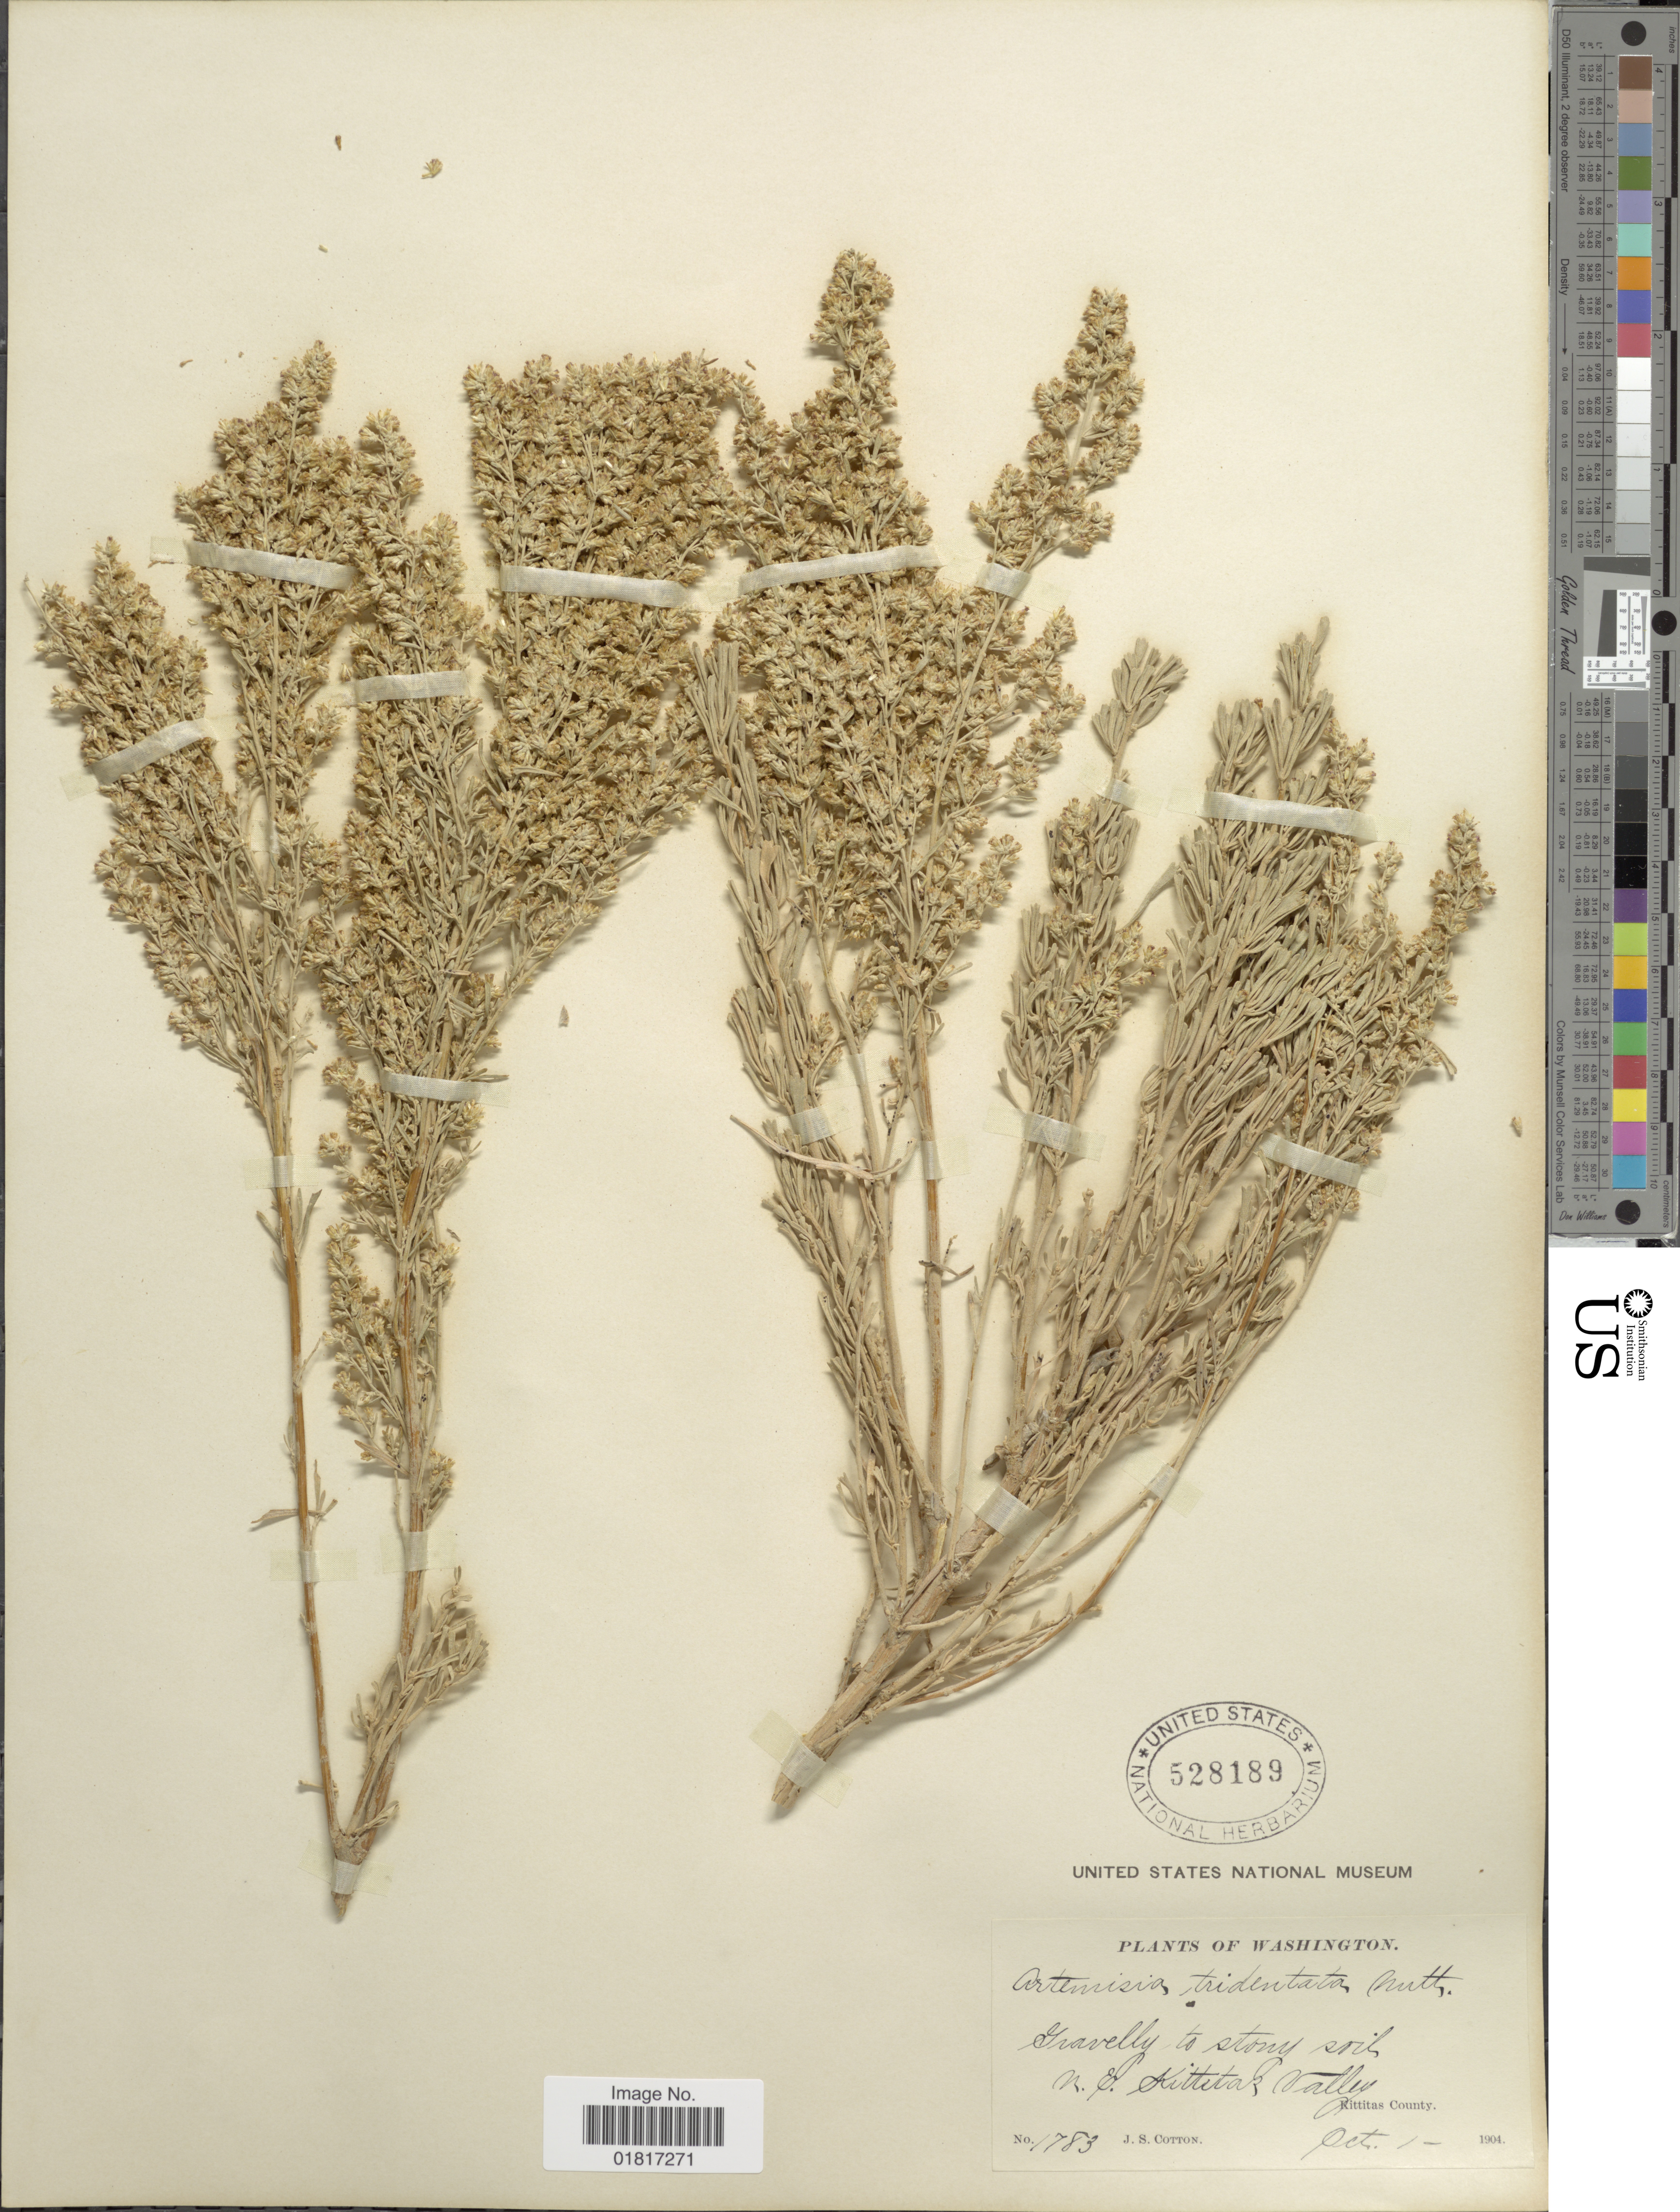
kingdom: Plantae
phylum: Tracheophyta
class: Magnoliopsida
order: Asterales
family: Asteraceae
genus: Artemisia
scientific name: Artemisia tridentata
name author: Nutt.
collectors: J. S. Cotton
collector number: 1783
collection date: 1904-10-01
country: United States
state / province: Washington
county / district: Kittitas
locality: Gravelly stony soil N.E. Kittitas Valley, Kittitas County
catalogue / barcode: US 528189